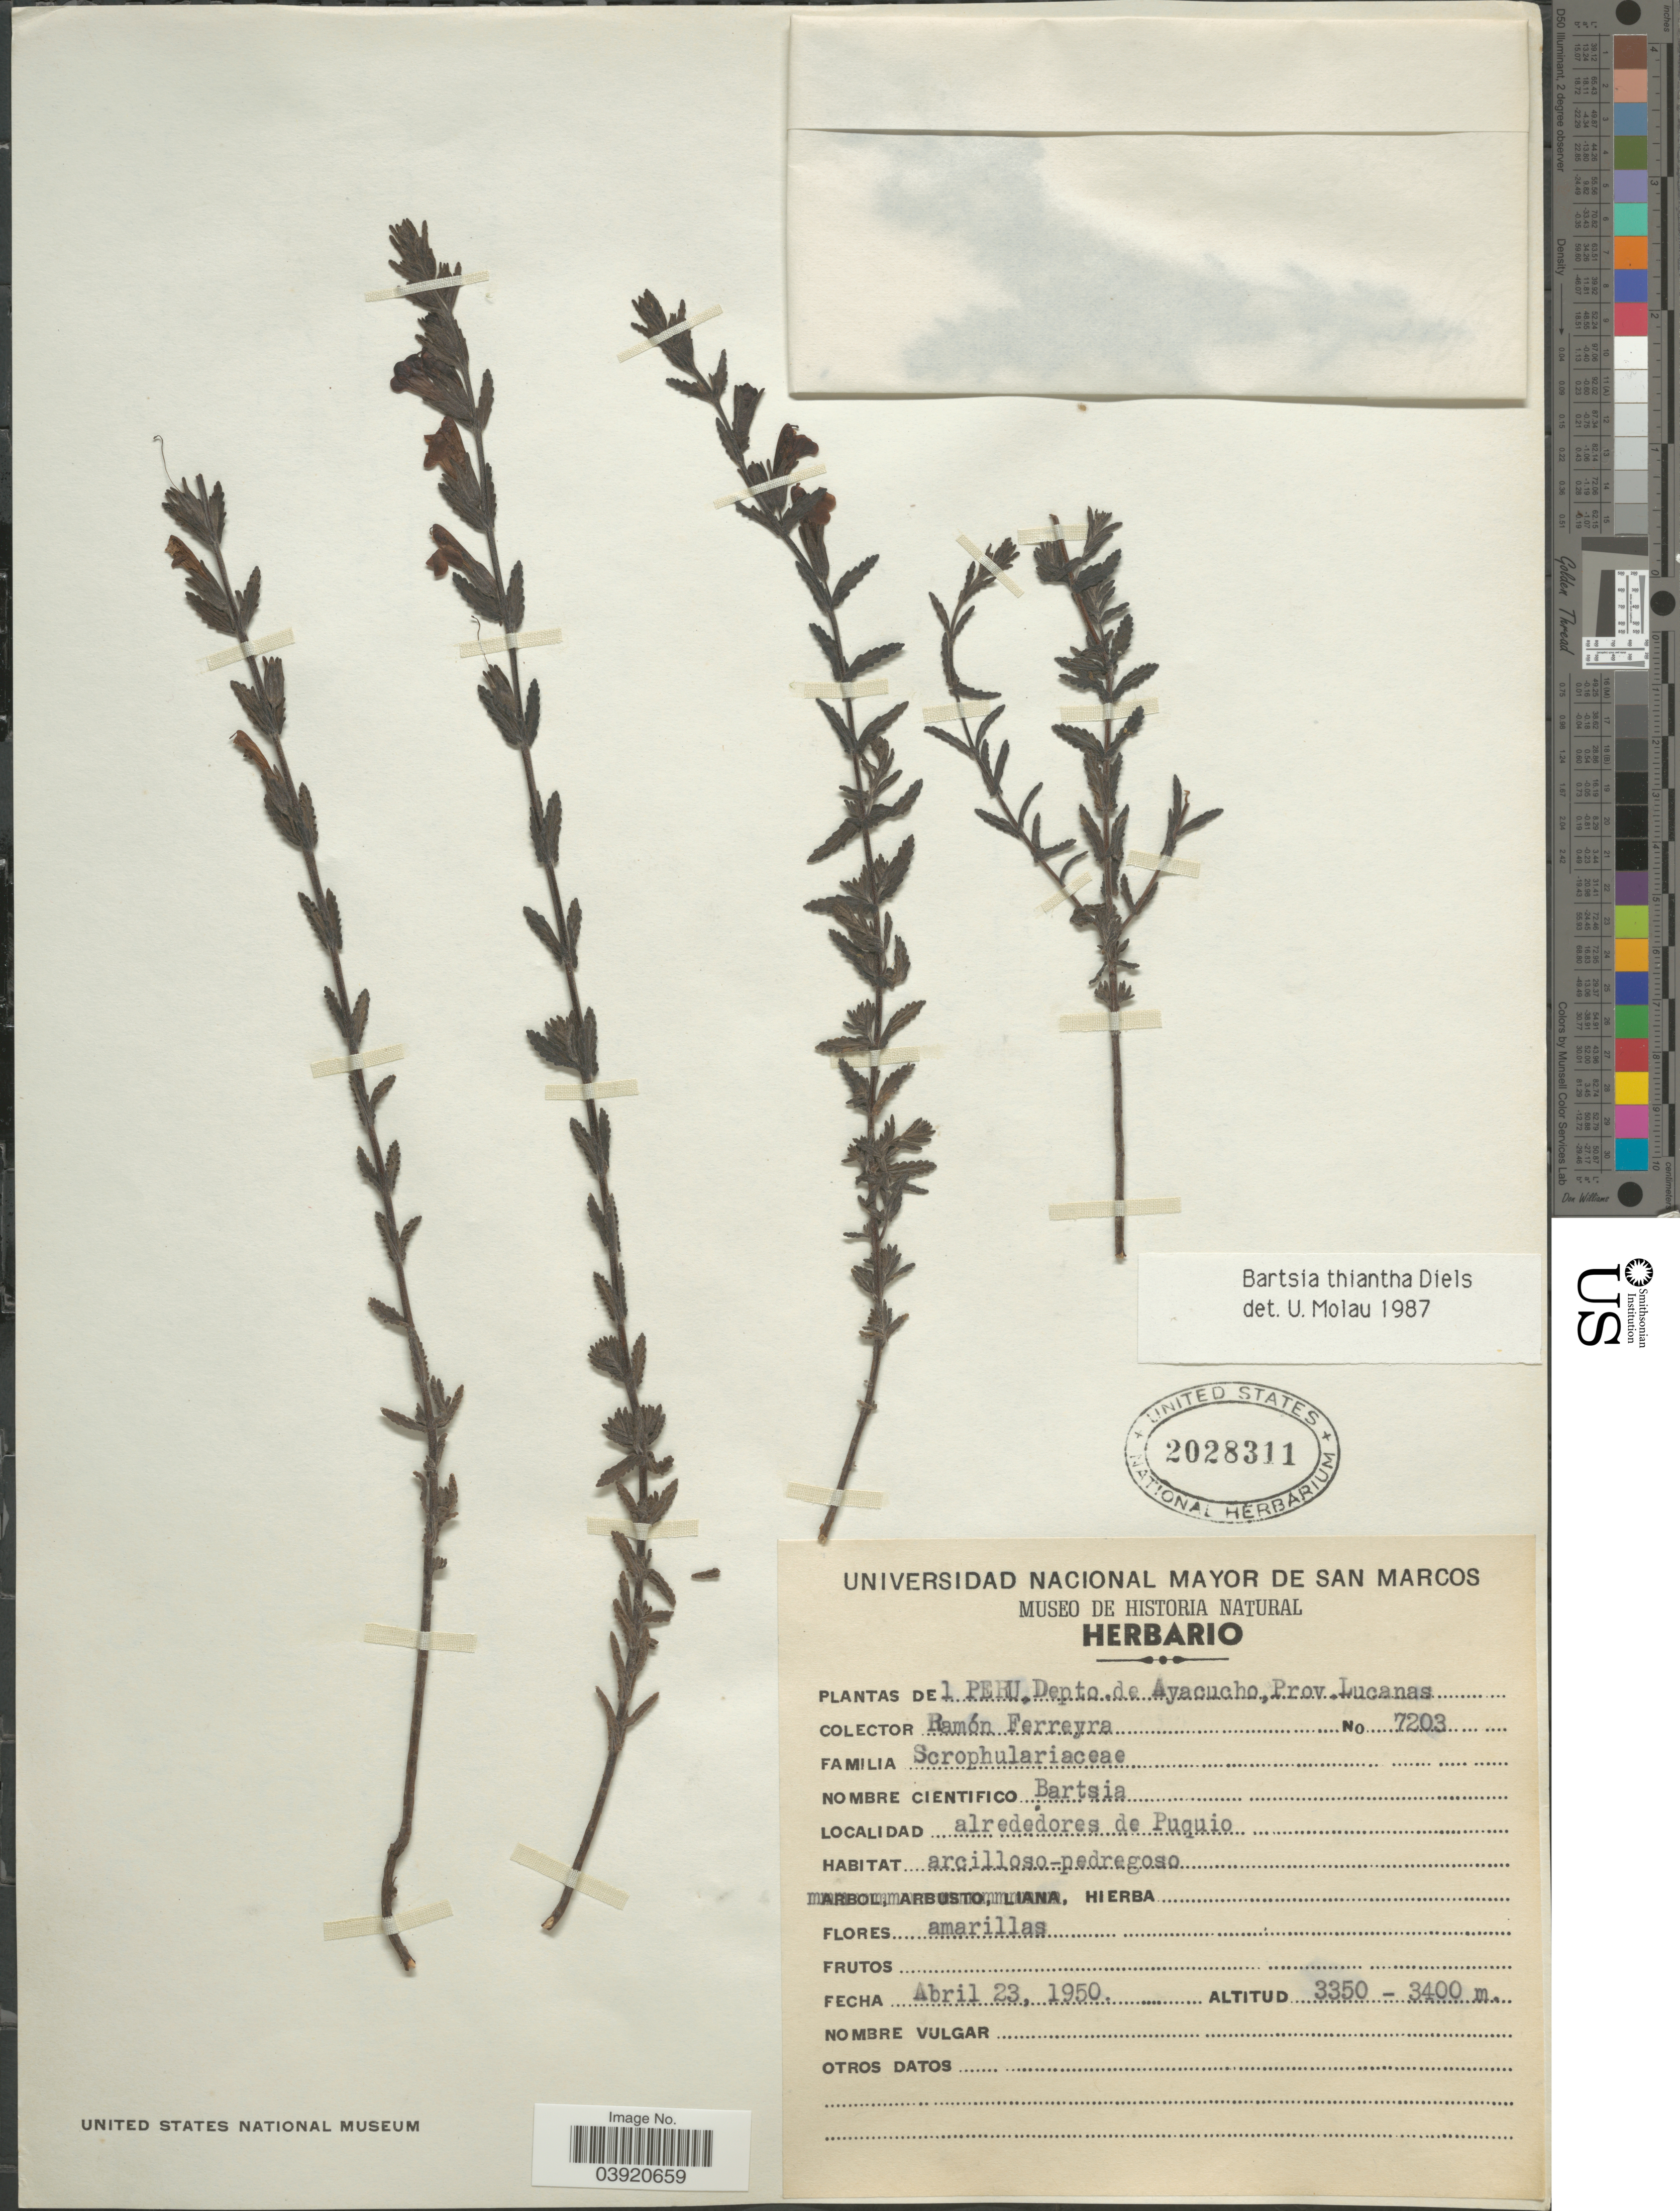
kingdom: Plantae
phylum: Tracheophyta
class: Magnoliopsida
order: Lamiales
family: Orobanchaceae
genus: Bartsia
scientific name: Bartsia thiantha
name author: Diels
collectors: R. A. Ferreyra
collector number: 7203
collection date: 1950-04-23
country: Peru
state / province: Ayacucho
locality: Depto. de Ayacucho,Prov.Lucanas. Alrededores de Puquio.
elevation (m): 3350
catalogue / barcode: US 2028311